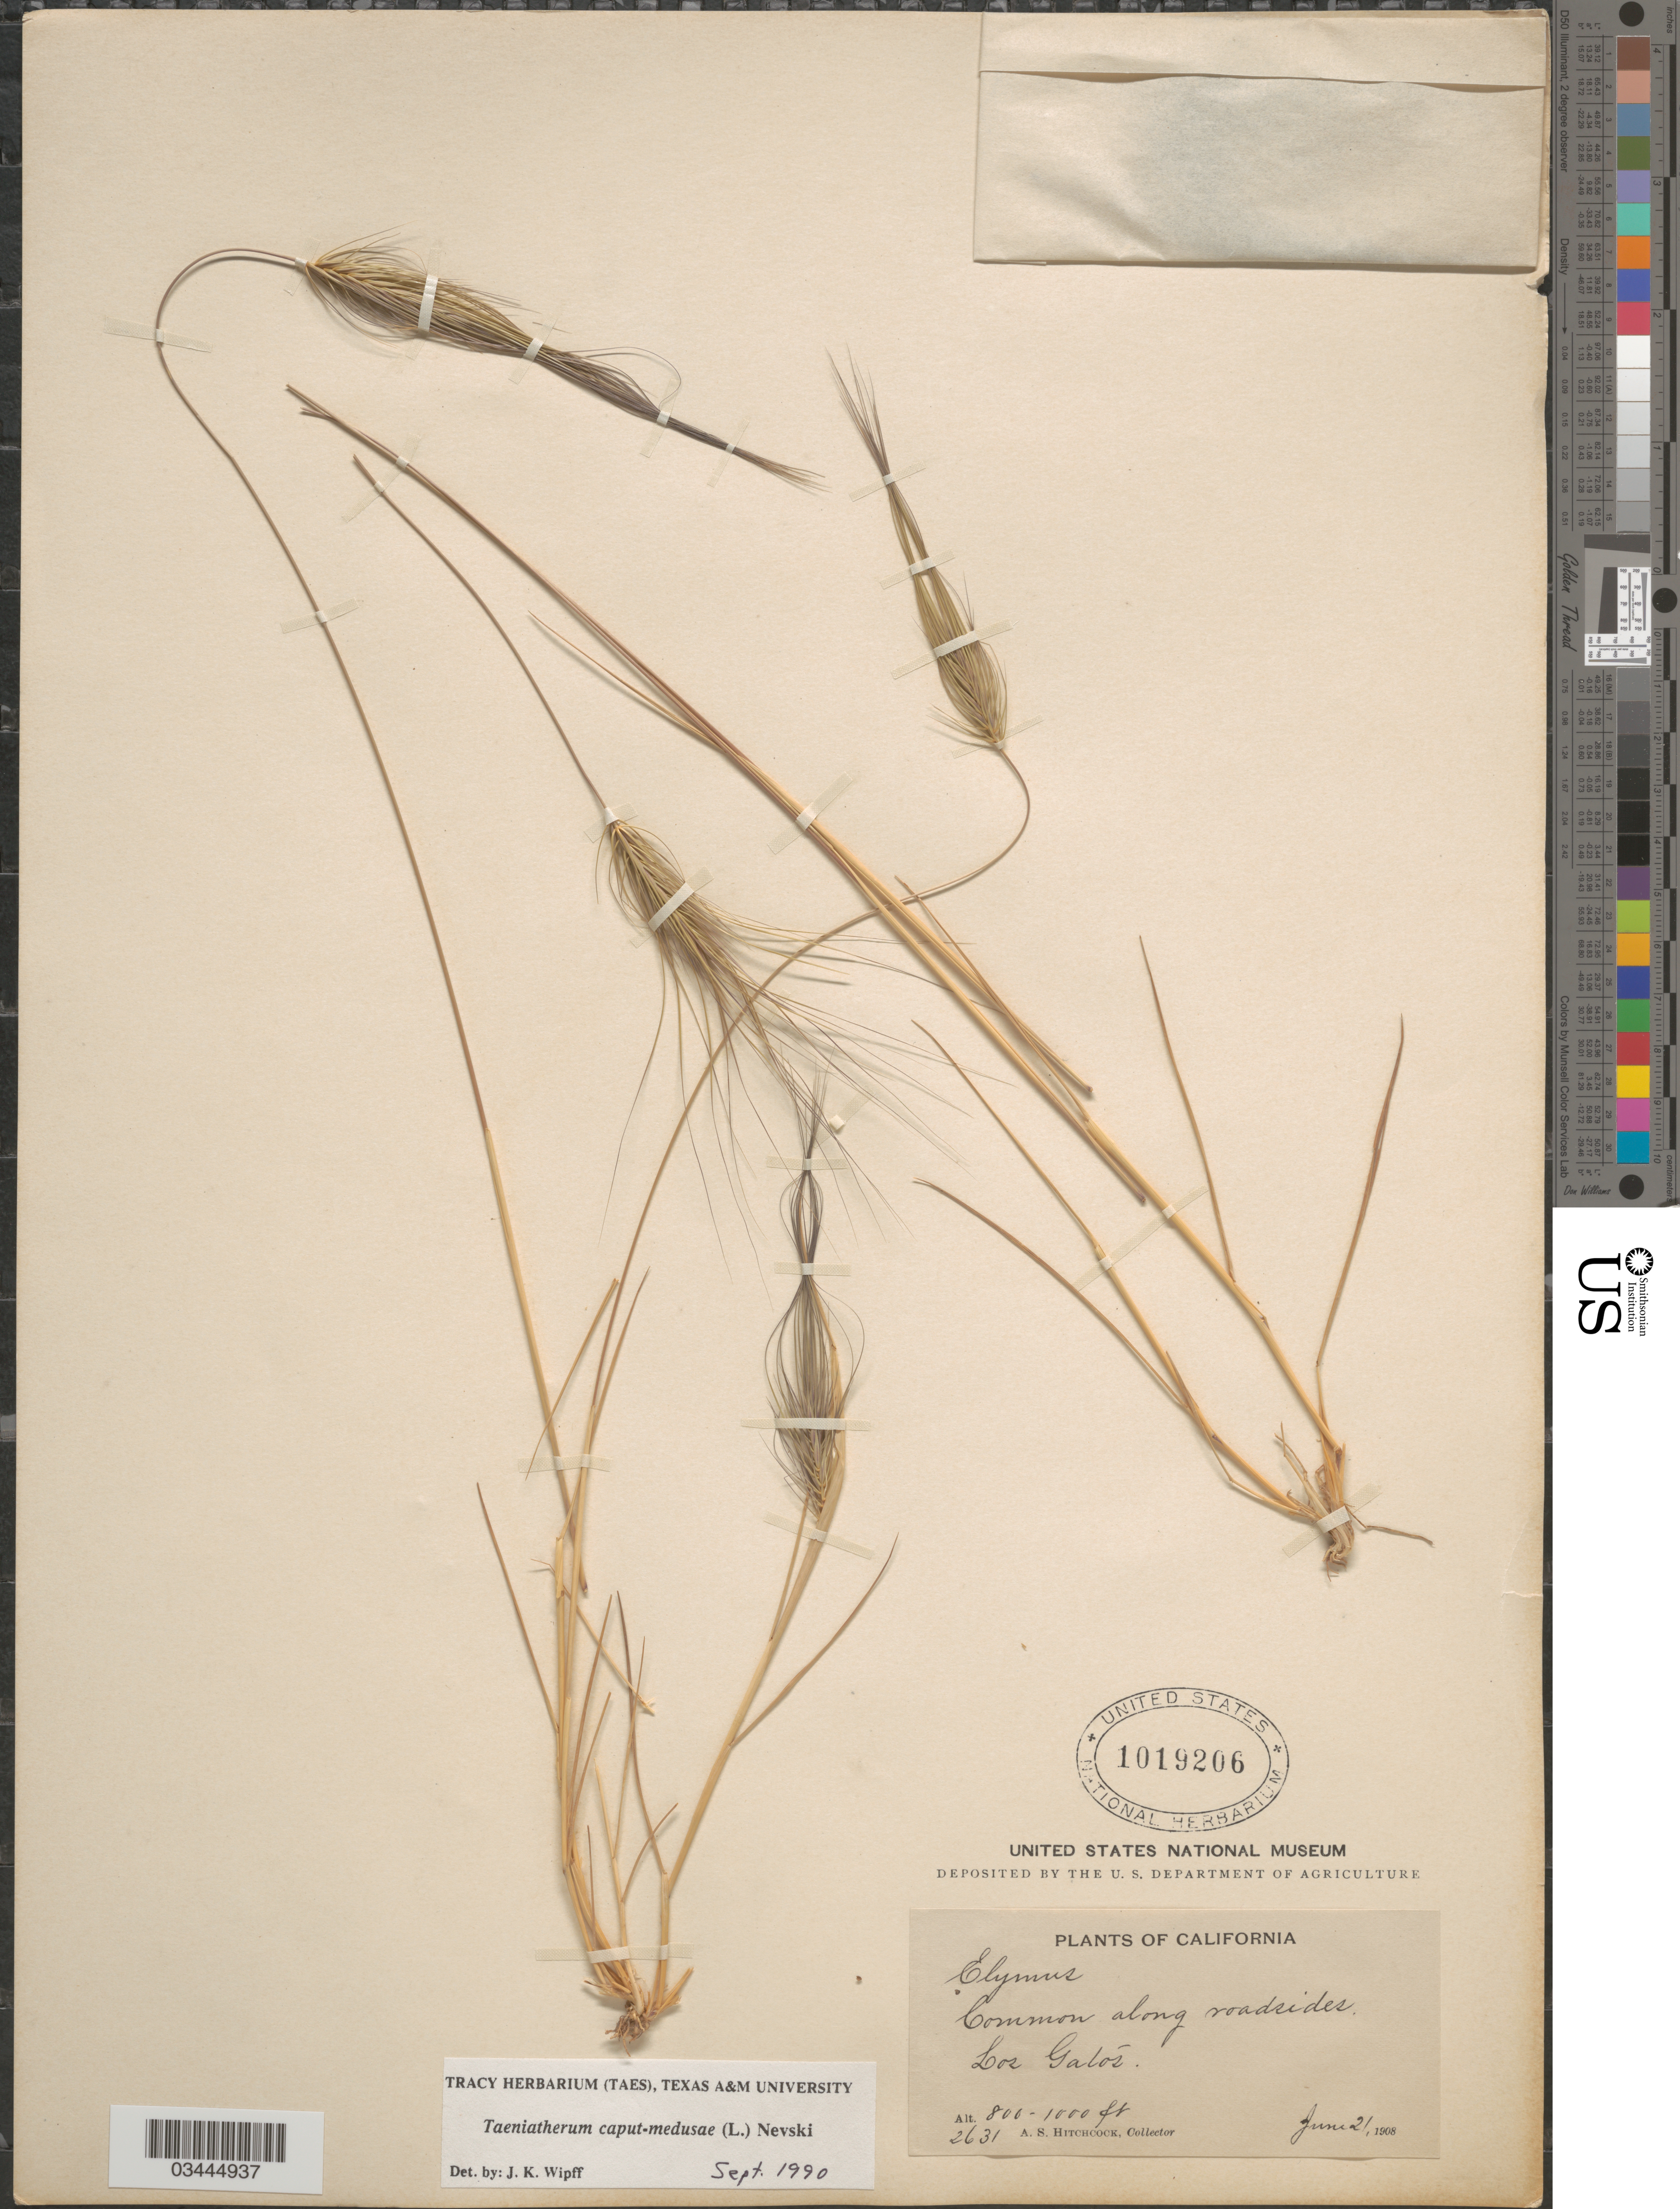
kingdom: Plantae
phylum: Tracheophyta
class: Liliopsida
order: Poales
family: Poaceae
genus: Taeniatherum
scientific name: Taeniatherum caput-medusae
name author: L.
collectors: A. S. Hitchcock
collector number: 2631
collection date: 1908-06-21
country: United States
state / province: California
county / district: Santa Clara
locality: Common along roadsides Los Gatos.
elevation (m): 244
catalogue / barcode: US 1019206